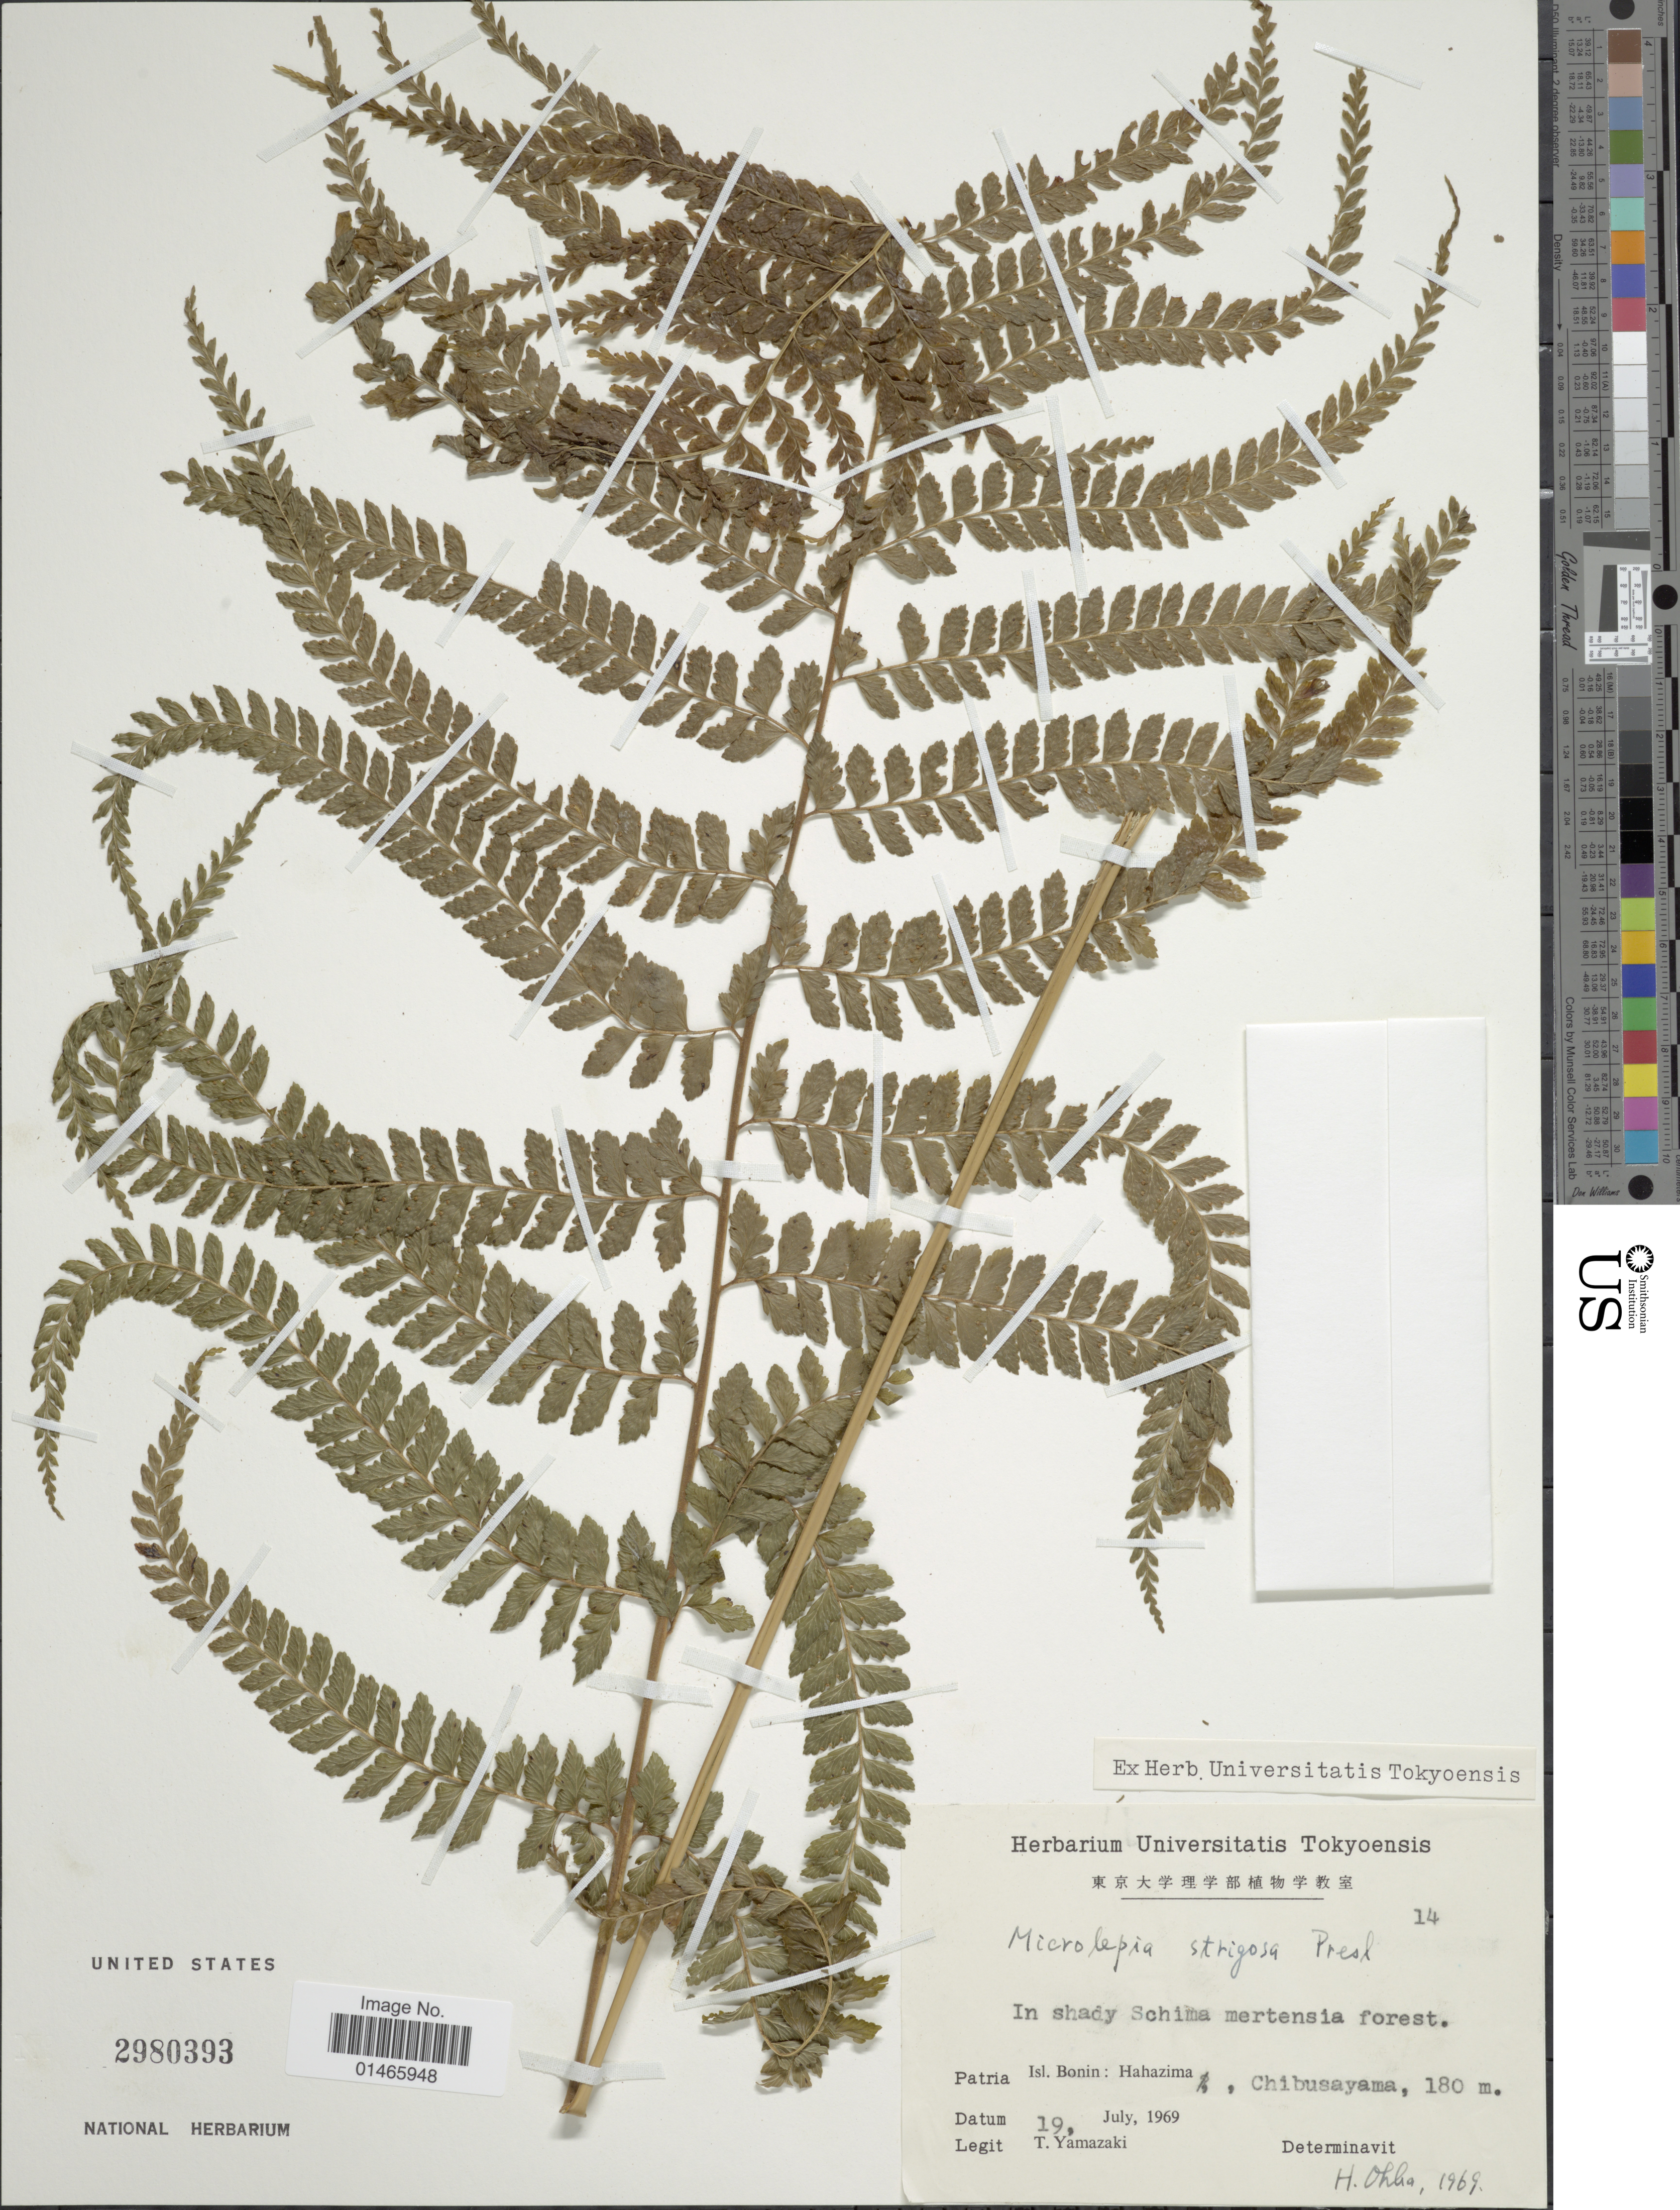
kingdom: Plantae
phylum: Tracheophyta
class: Polypodiopsida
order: Polypodiales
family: Dennstaedtiaceae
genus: Microlepia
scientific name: Microlepia strigosa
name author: (Thunb.) J. Presl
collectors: T. Yamazaki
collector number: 14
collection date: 1969-07-19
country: Japan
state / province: Tokyo, Federal City of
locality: Hahazima, Chibusayama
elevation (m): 180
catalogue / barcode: US 2980393